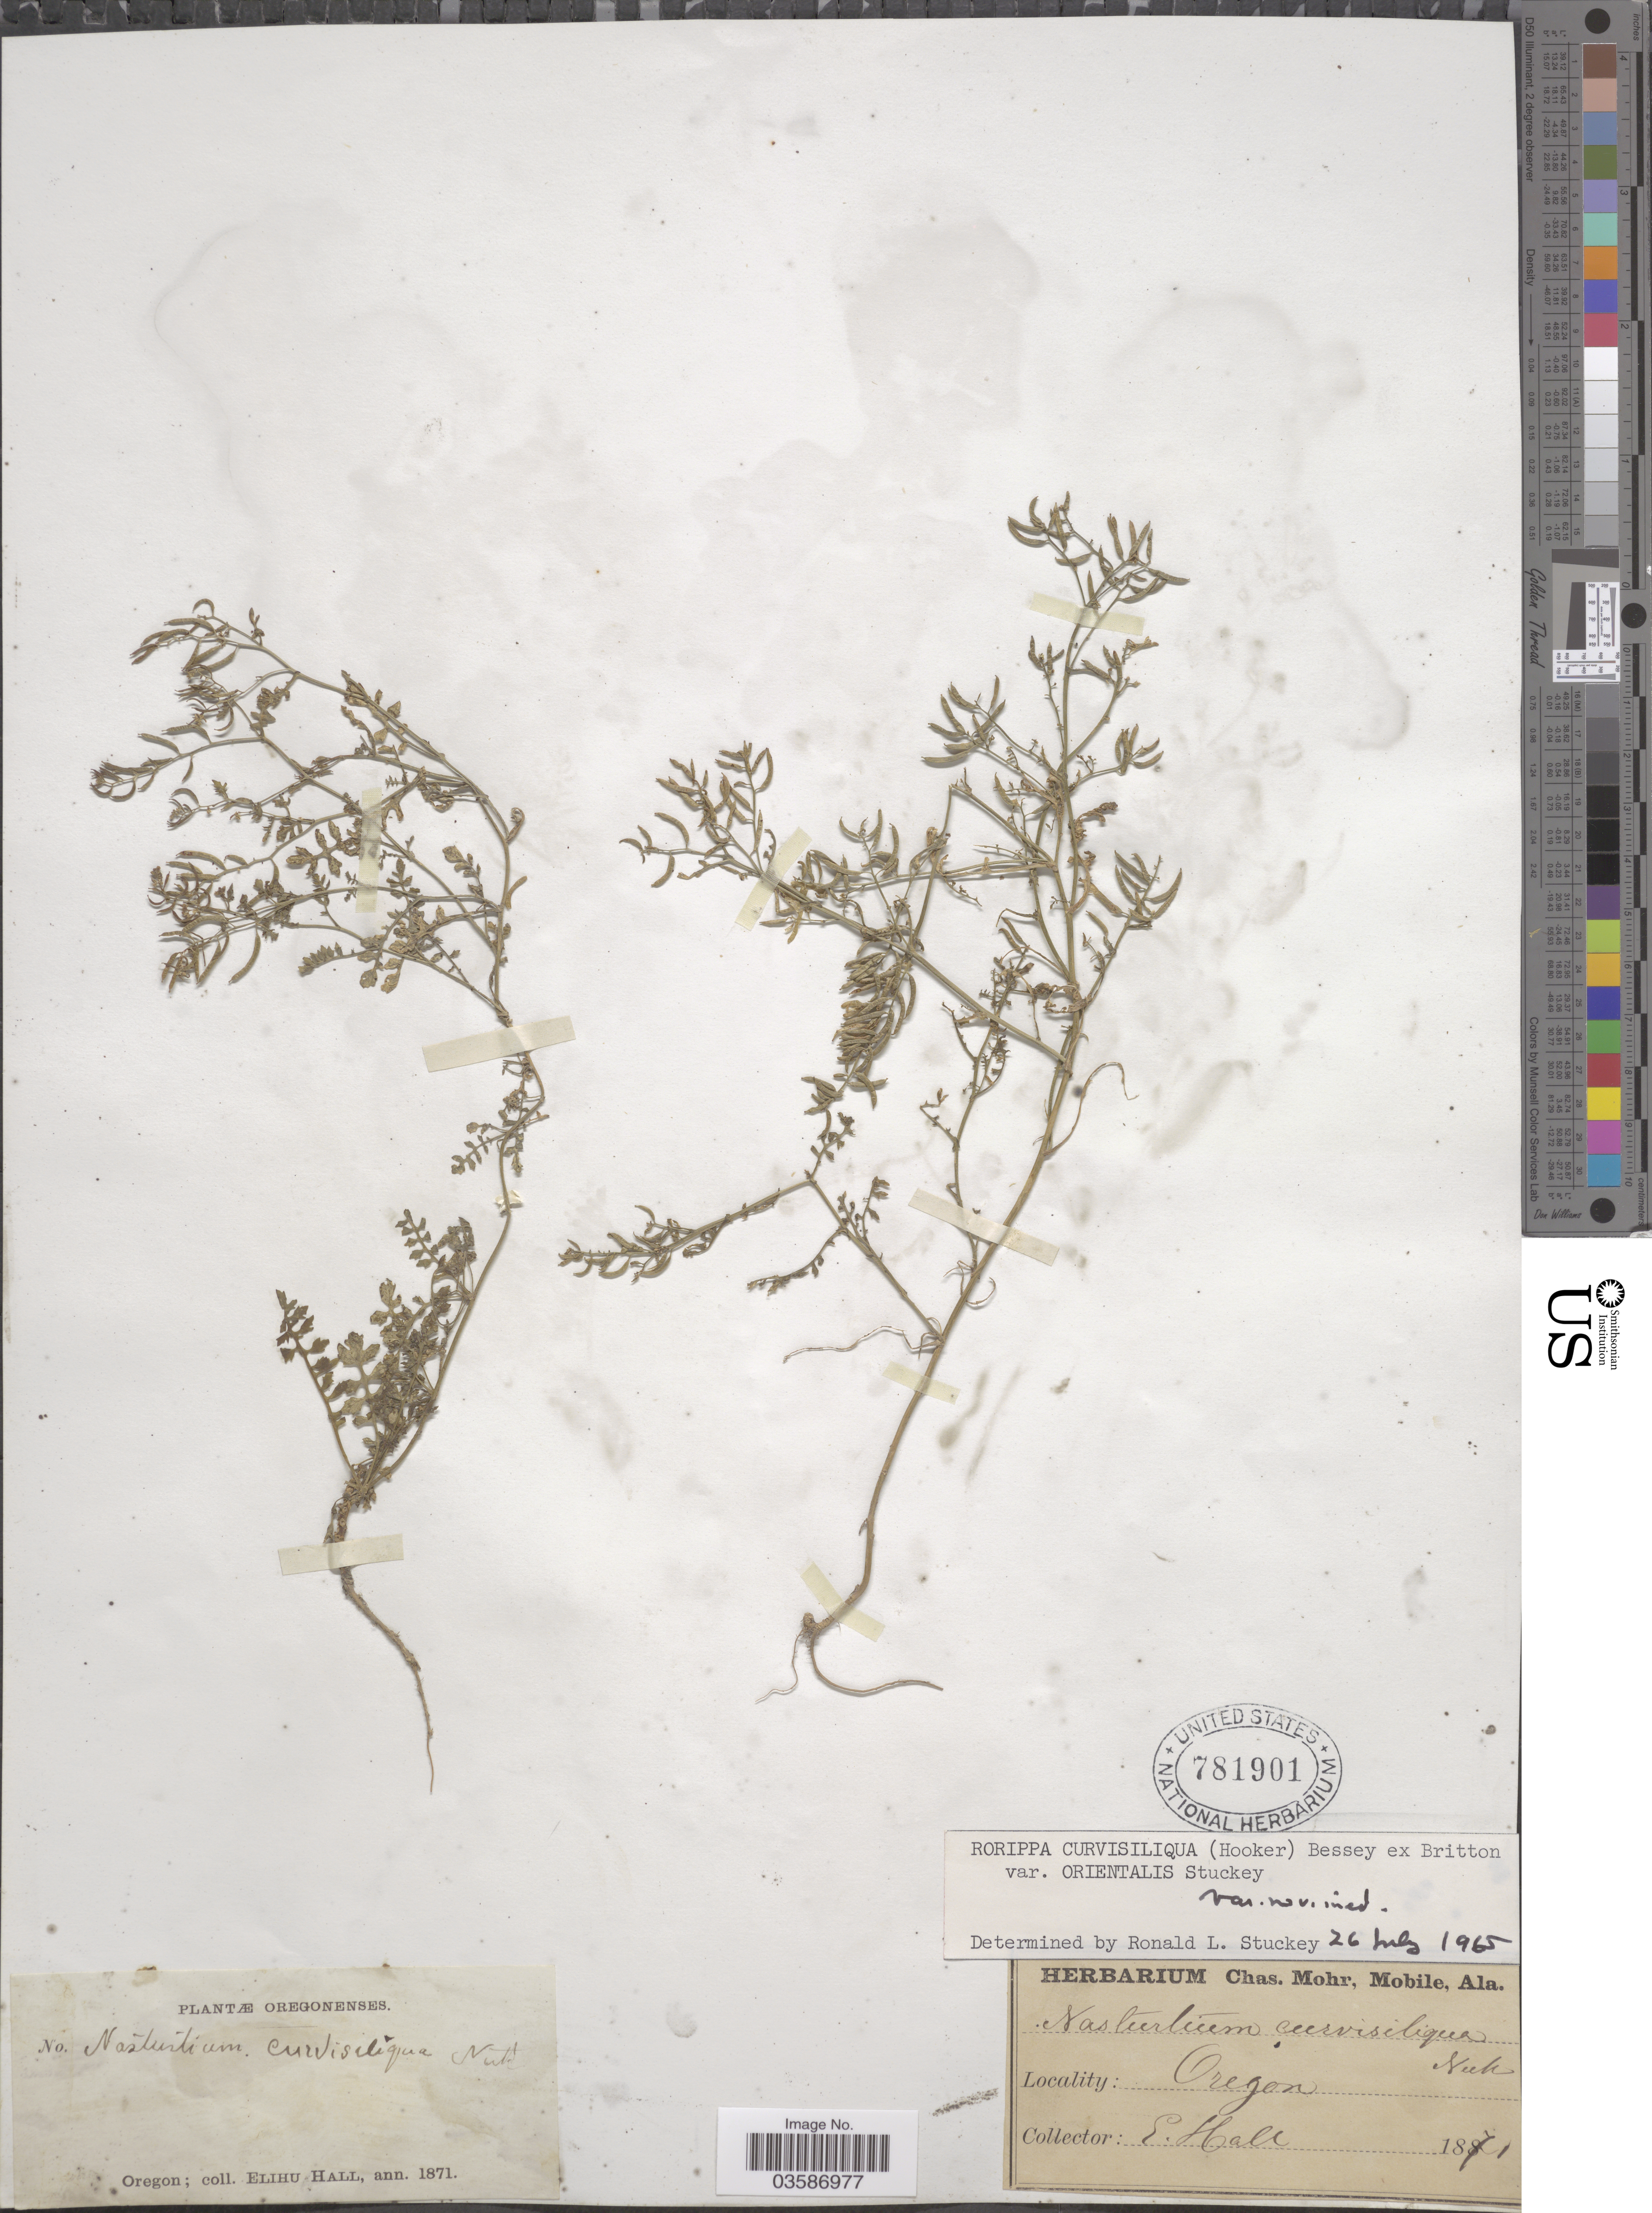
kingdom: Plantae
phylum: Tracheophyta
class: Magnoliopsida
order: Brassicales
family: Brassicaceae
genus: Rorippa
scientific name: Rorippa curvisiliqua var. orientalis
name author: Stuckey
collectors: E. Hall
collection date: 1871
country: United States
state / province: Oregon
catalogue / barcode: US 781901